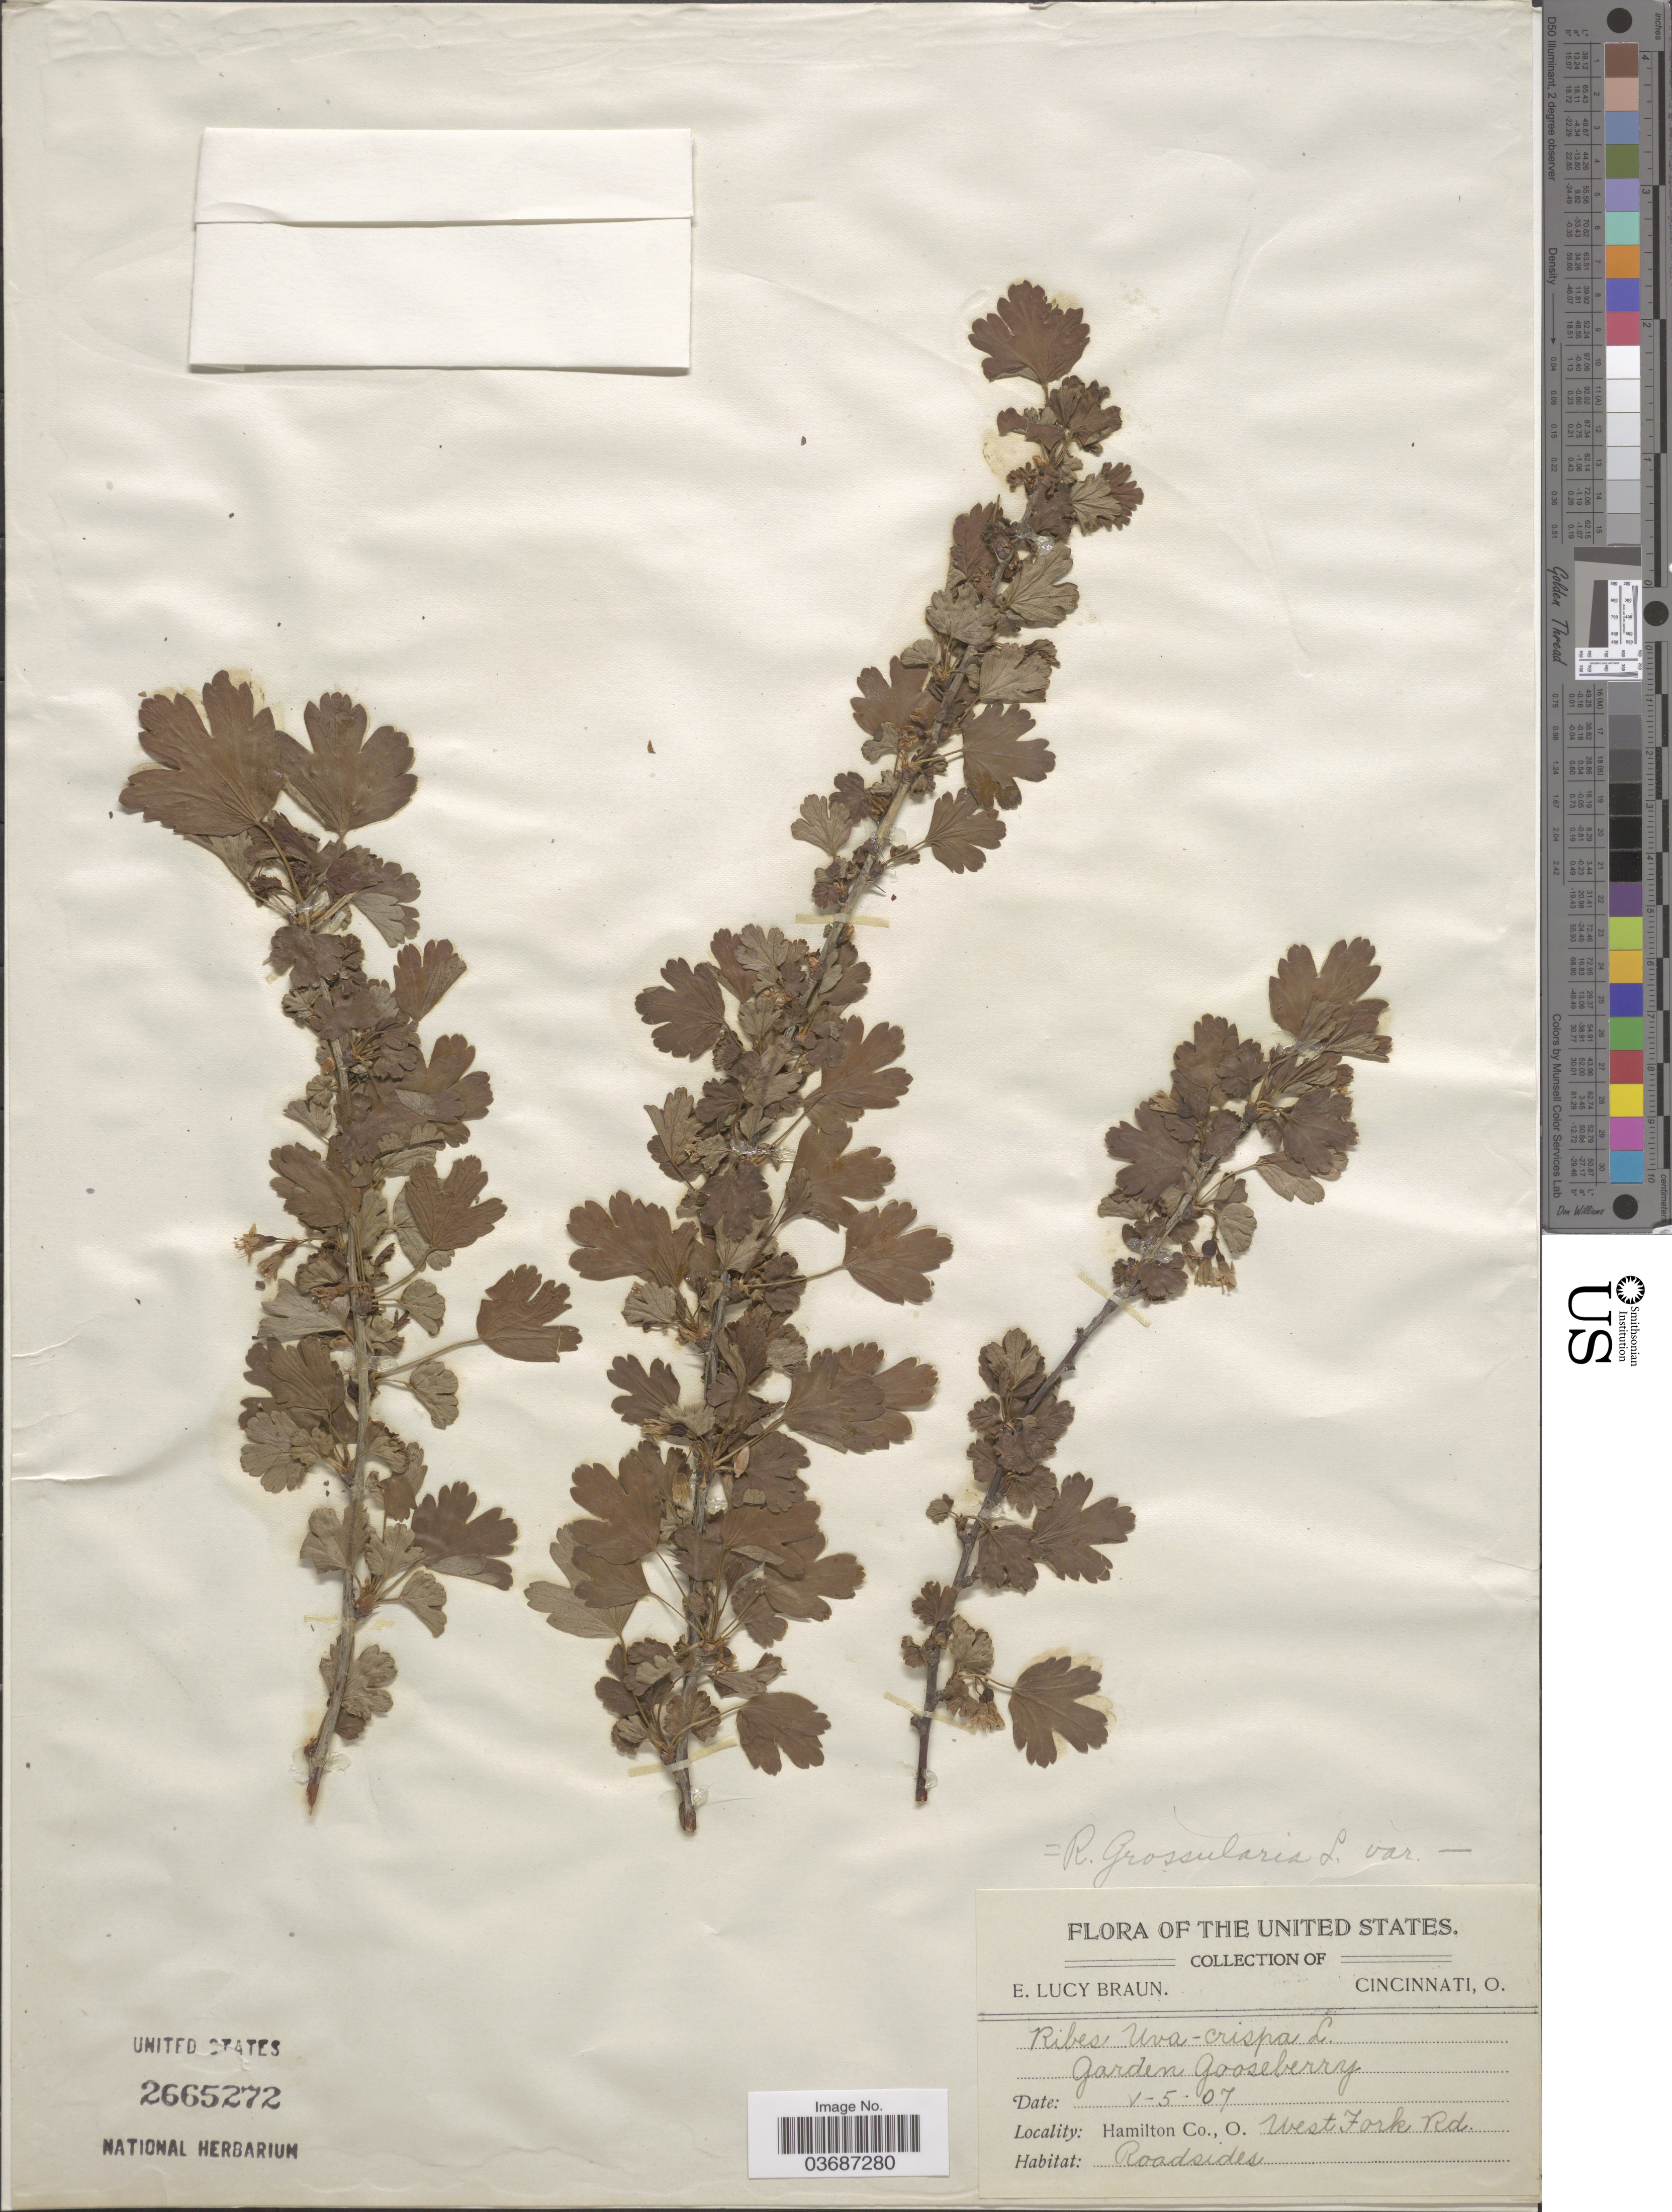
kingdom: Plantae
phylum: Tracheophyta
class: Magnoliopsida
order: Saxifragales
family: Grossulariaceae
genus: Ribes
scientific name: Ribes gracillimum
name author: Coville & Britton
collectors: E. L. Braun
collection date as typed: Transcribed d/m/y: 5/1/7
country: United States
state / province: Ohio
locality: Hamilton Co. West Fork Rd.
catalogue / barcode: US 2665272